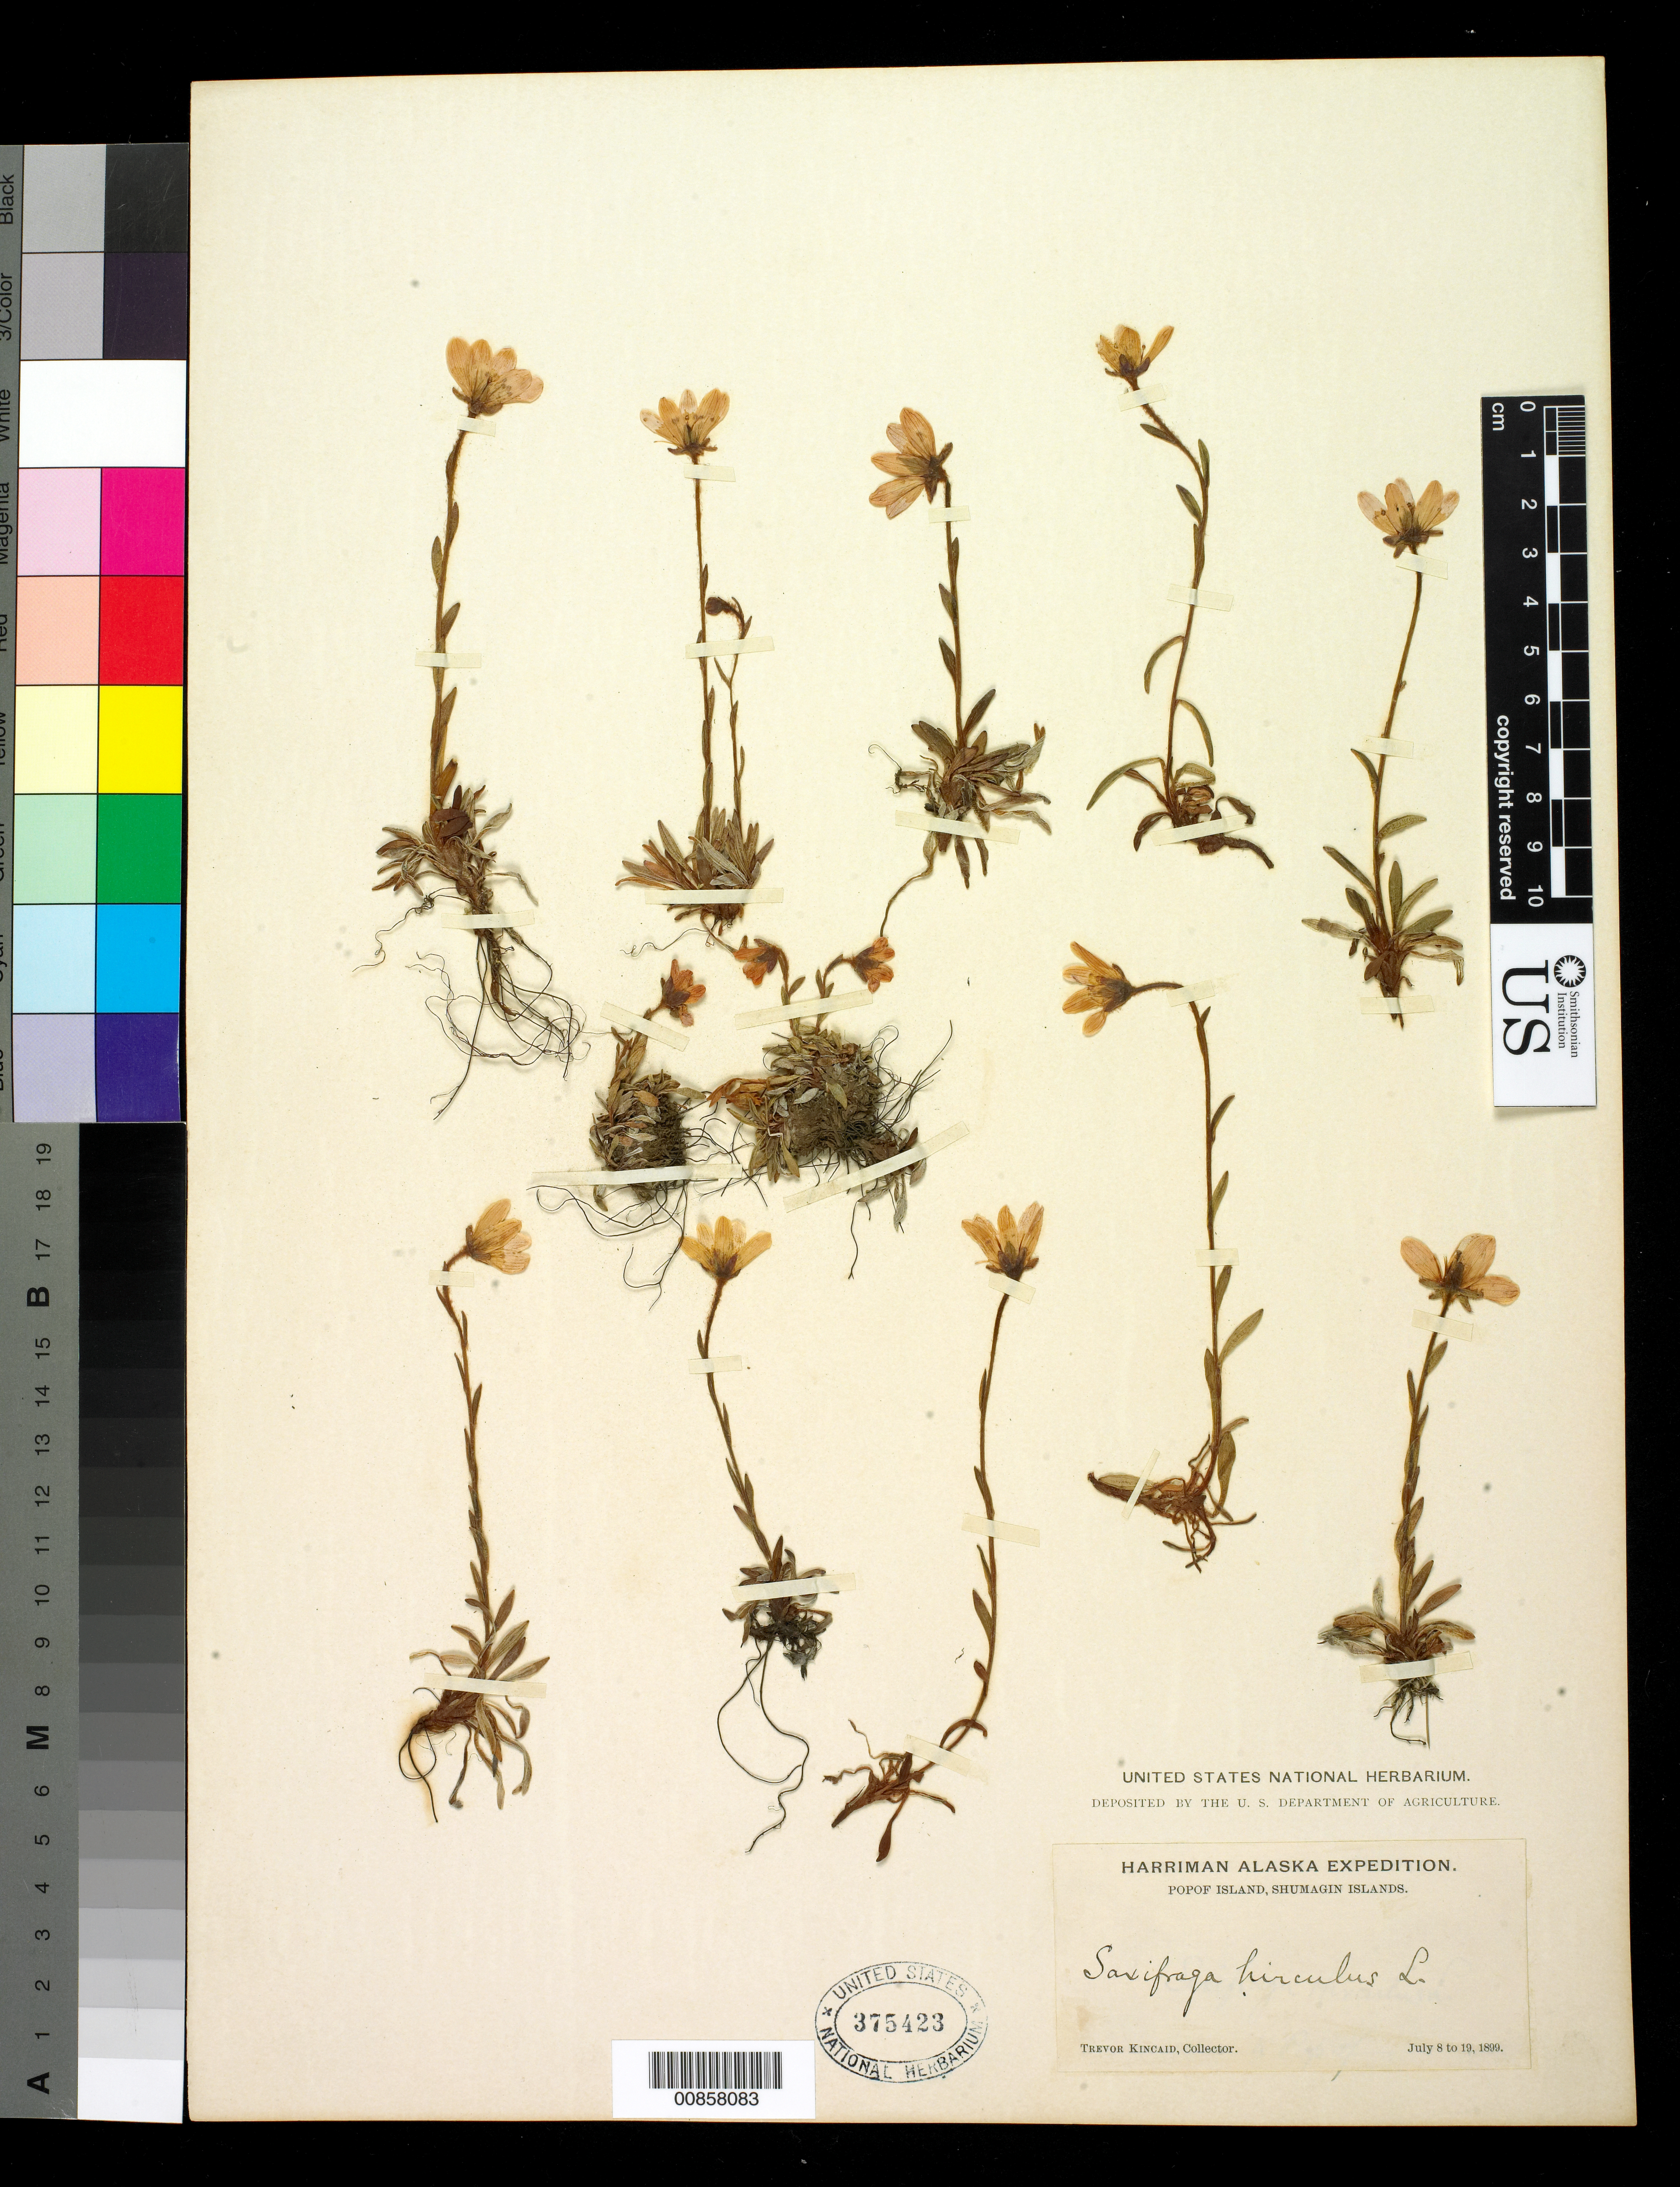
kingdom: Plantae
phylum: Tracheophyta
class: Magnoliopsida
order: Saxifragales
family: Saxifragaceae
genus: Saxifraga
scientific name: Saxifraga hirculus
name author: L.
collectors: T. C. Kincaid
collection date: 1899-07-08/1899-07-19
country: United States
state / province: Alaska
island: Popof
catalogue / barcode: US 375423